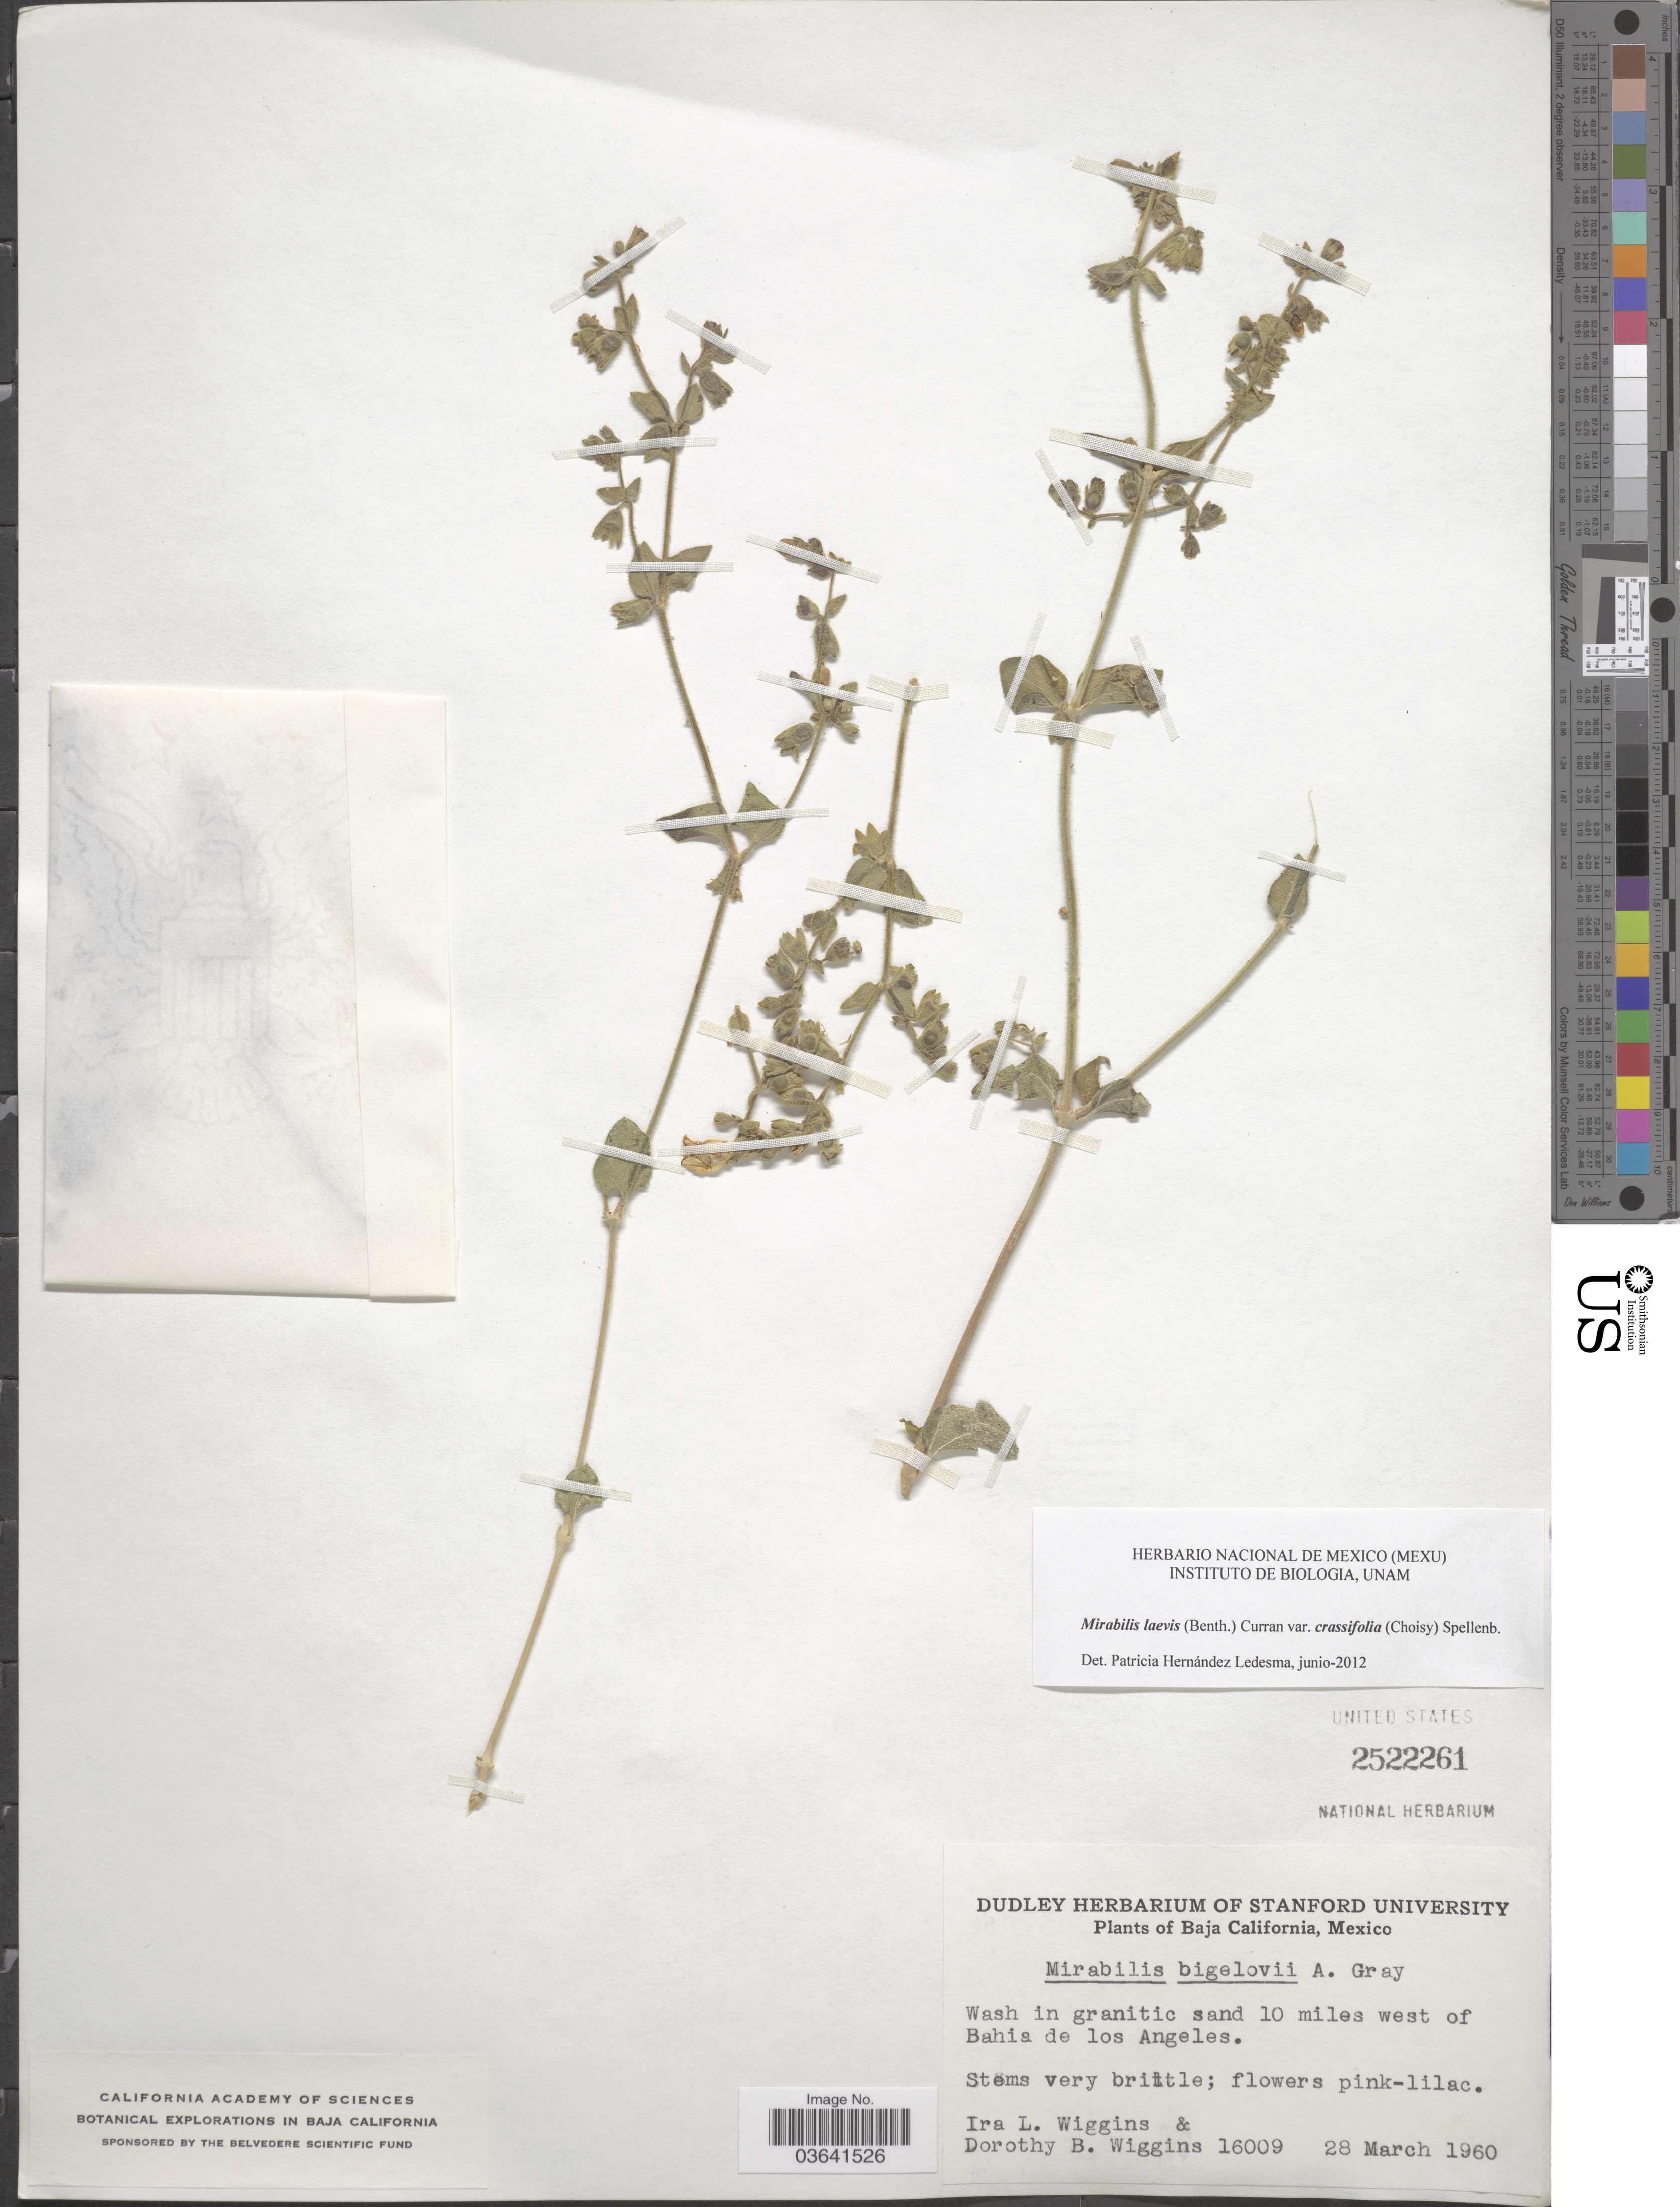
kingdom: Plantae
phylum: Tracheophyta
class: Magnoliopsida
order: Caryophyllales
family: Nyctaginaceae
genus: Mirabilis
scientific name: Mirabilis laevis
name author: (Benth.) Curran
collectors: I. L. Wiggins & D. B. Wiggins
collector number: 16009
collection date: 1960-03-28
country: Mexico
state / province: Baja California Norte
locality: Wash in granitic sand 10 miles west of Bahia de los Angeles.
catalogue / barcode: US 2522261